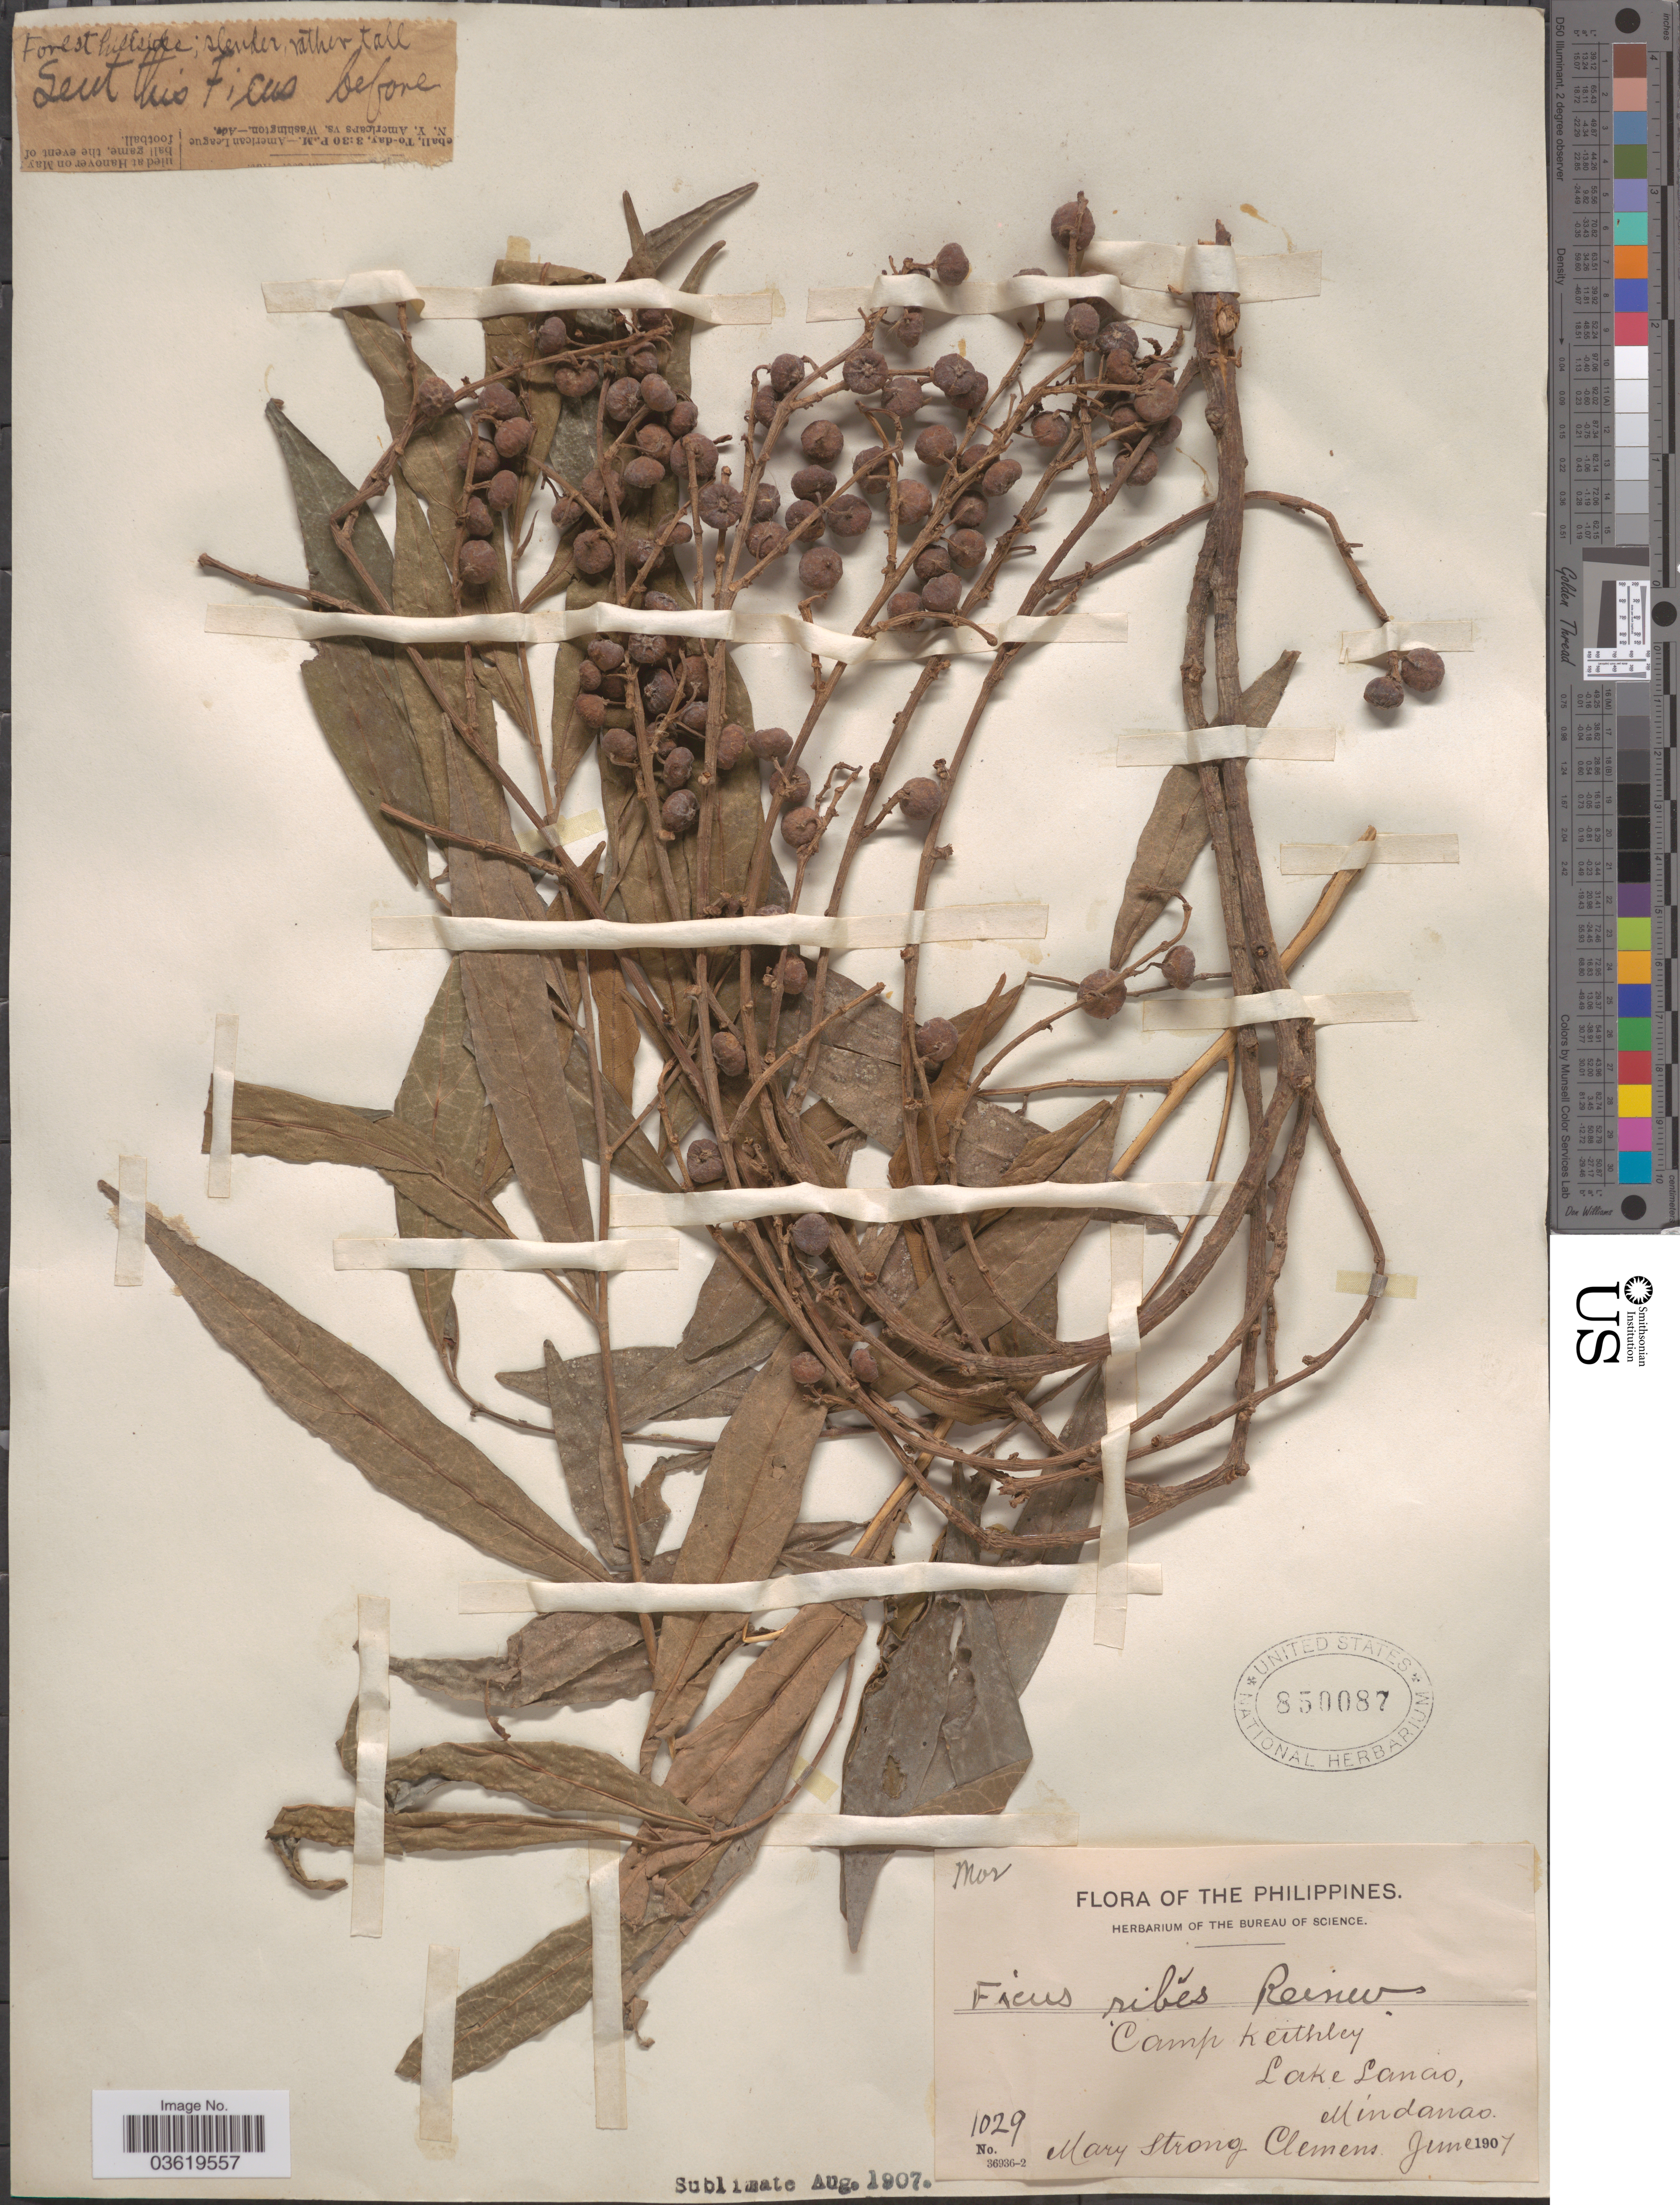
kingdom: Plantae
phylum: Tracheophyta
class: Magnoliopsida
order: Rosales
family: Moraceae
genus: Ficus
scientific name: Ficus ribes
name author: Reinw. ex Blume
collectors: M. S. Clemens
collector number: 1029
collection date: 1907-06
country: Philippines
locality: Camp Keithley. Lake Lanao, Mindanao.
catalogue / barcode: US 850087